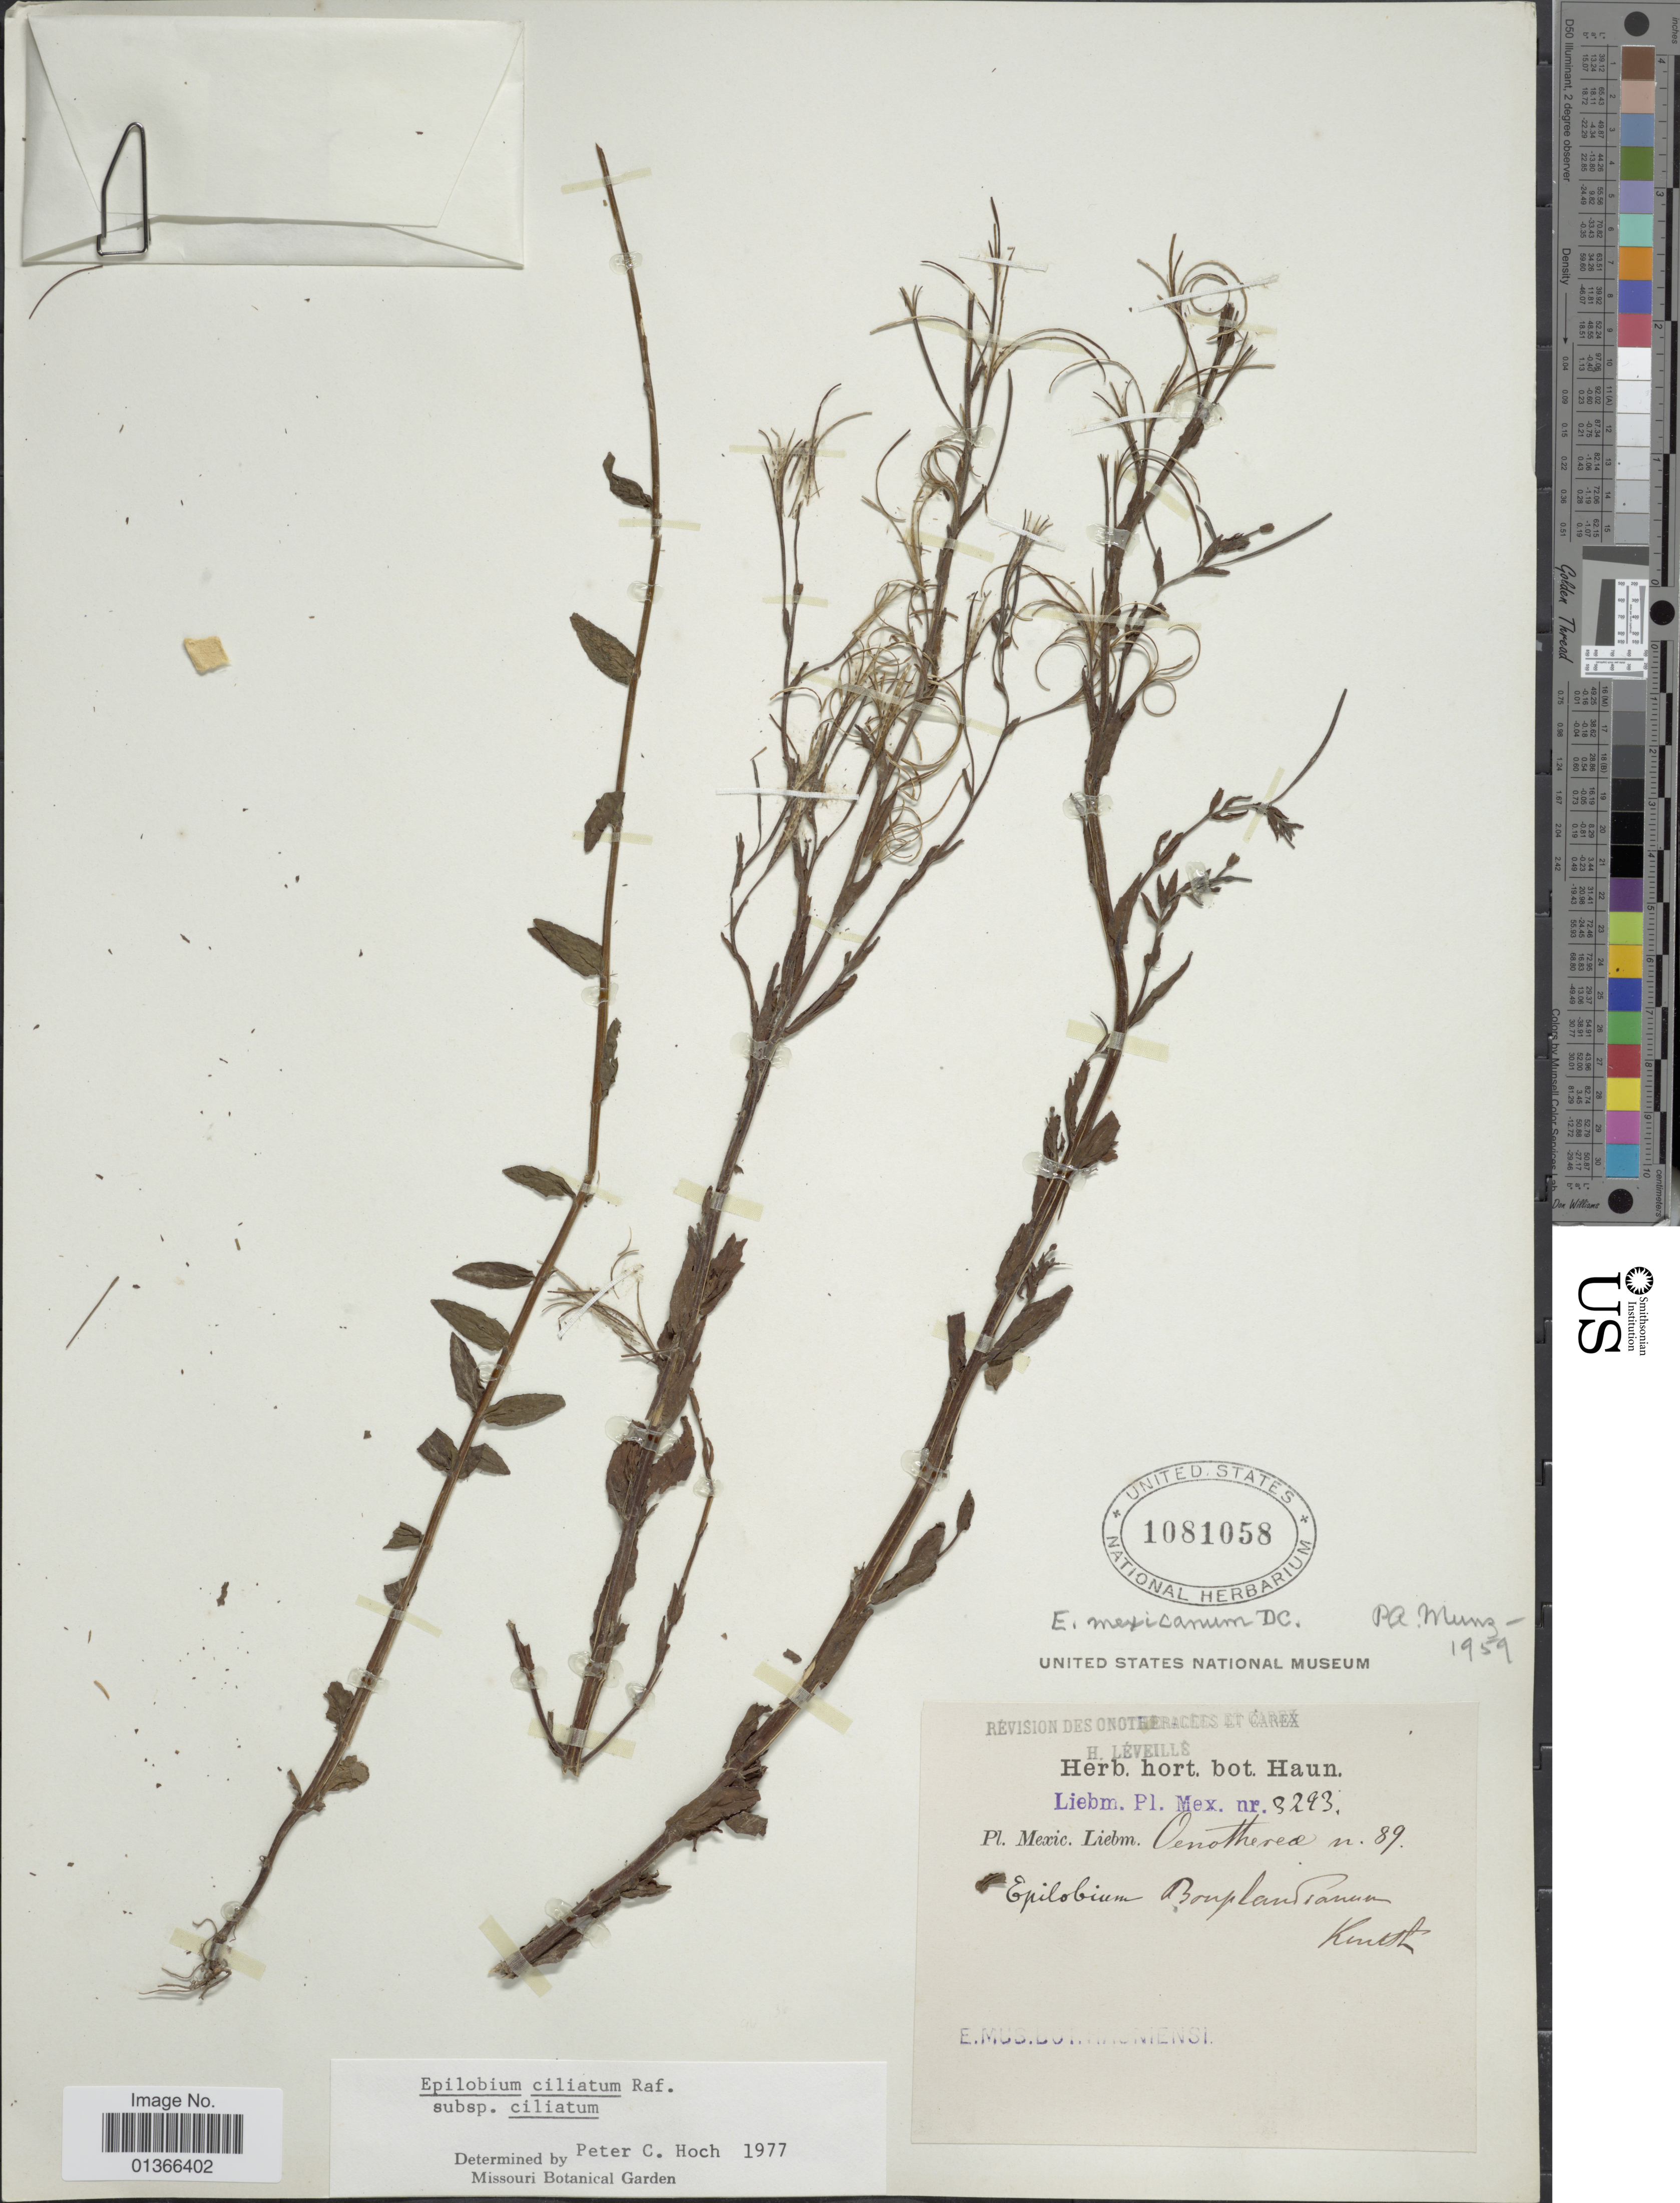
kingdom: Plantae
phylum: Tracheophyta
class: Magnoliopsida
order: Myrtales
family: Onagraceae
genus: Epilobium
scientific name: Epilobium ciliatum subsp. ciliatum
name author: Raf.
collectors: Liebmann, --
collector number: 3293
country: Mexico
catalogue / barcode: US 1081058